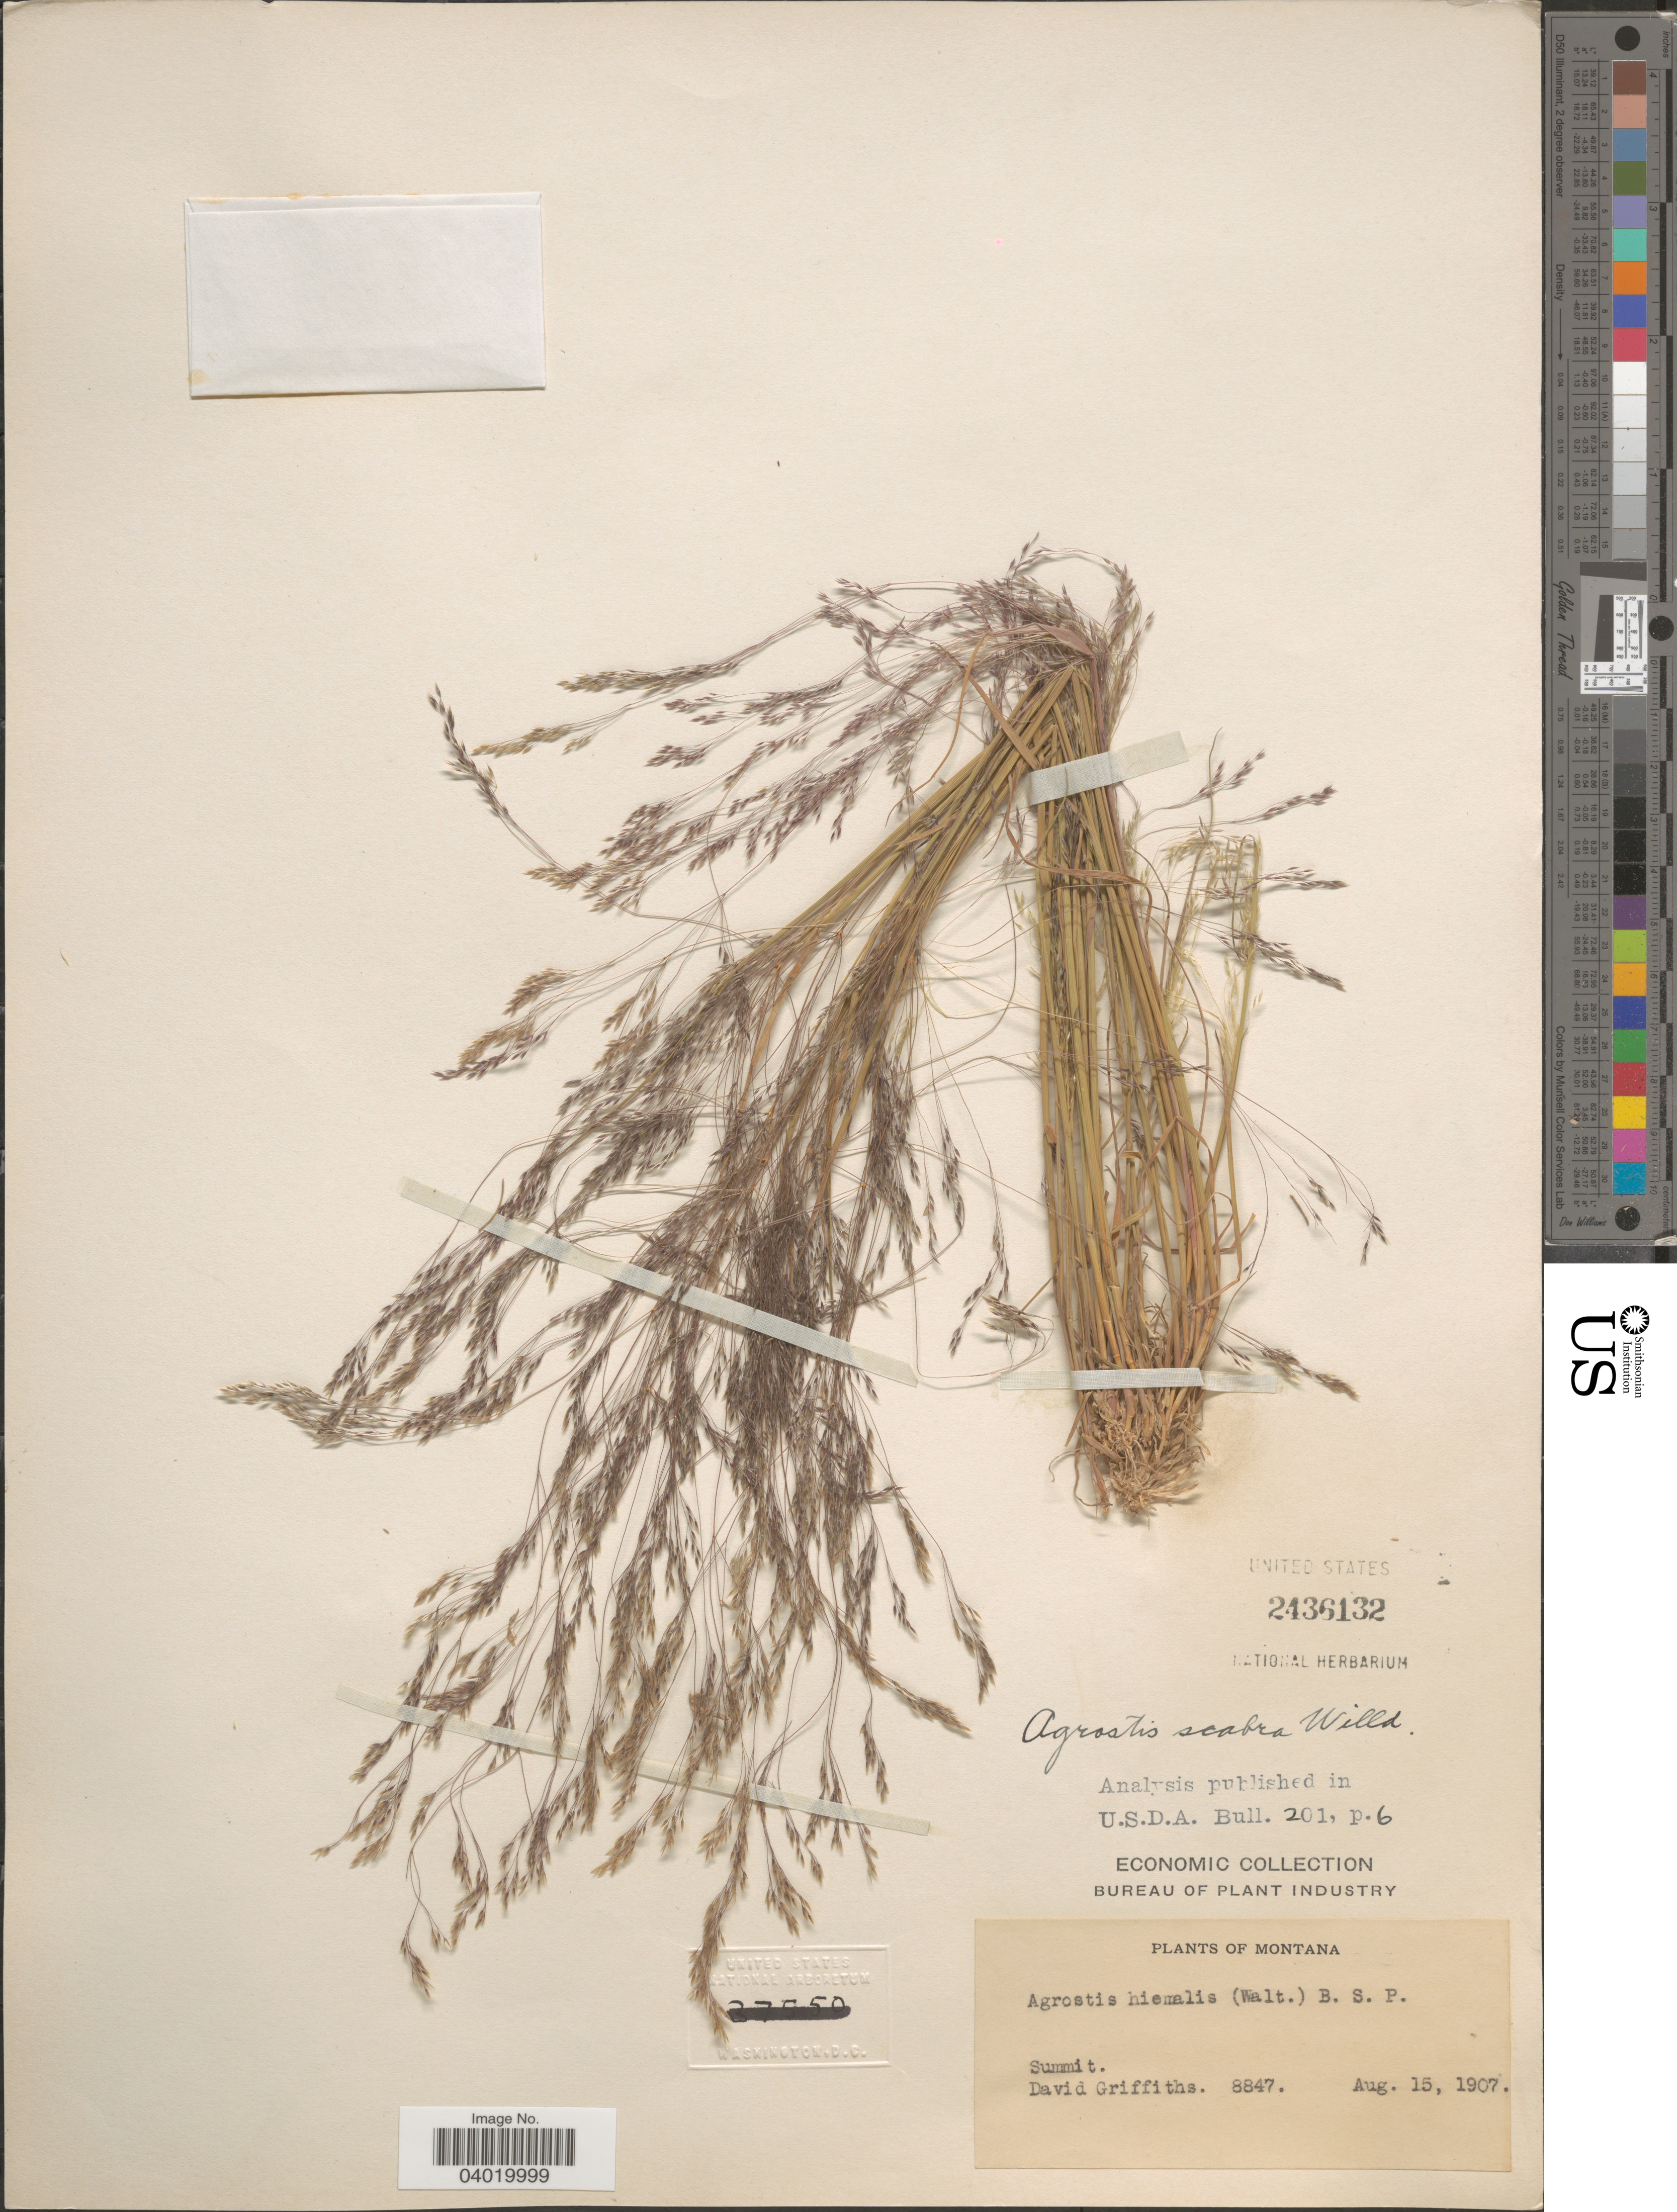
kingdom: Plantae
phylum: Tracheophyta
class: Liliopsida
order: Poales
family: Poaceae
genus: Agrostis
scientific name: Agrostis hyemalis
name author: (Walter) Britton et al.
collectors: D. Griffiths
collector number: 8847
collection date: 1907-08-15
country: United States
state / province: Montana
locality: Summit.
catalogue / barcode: US 2436132